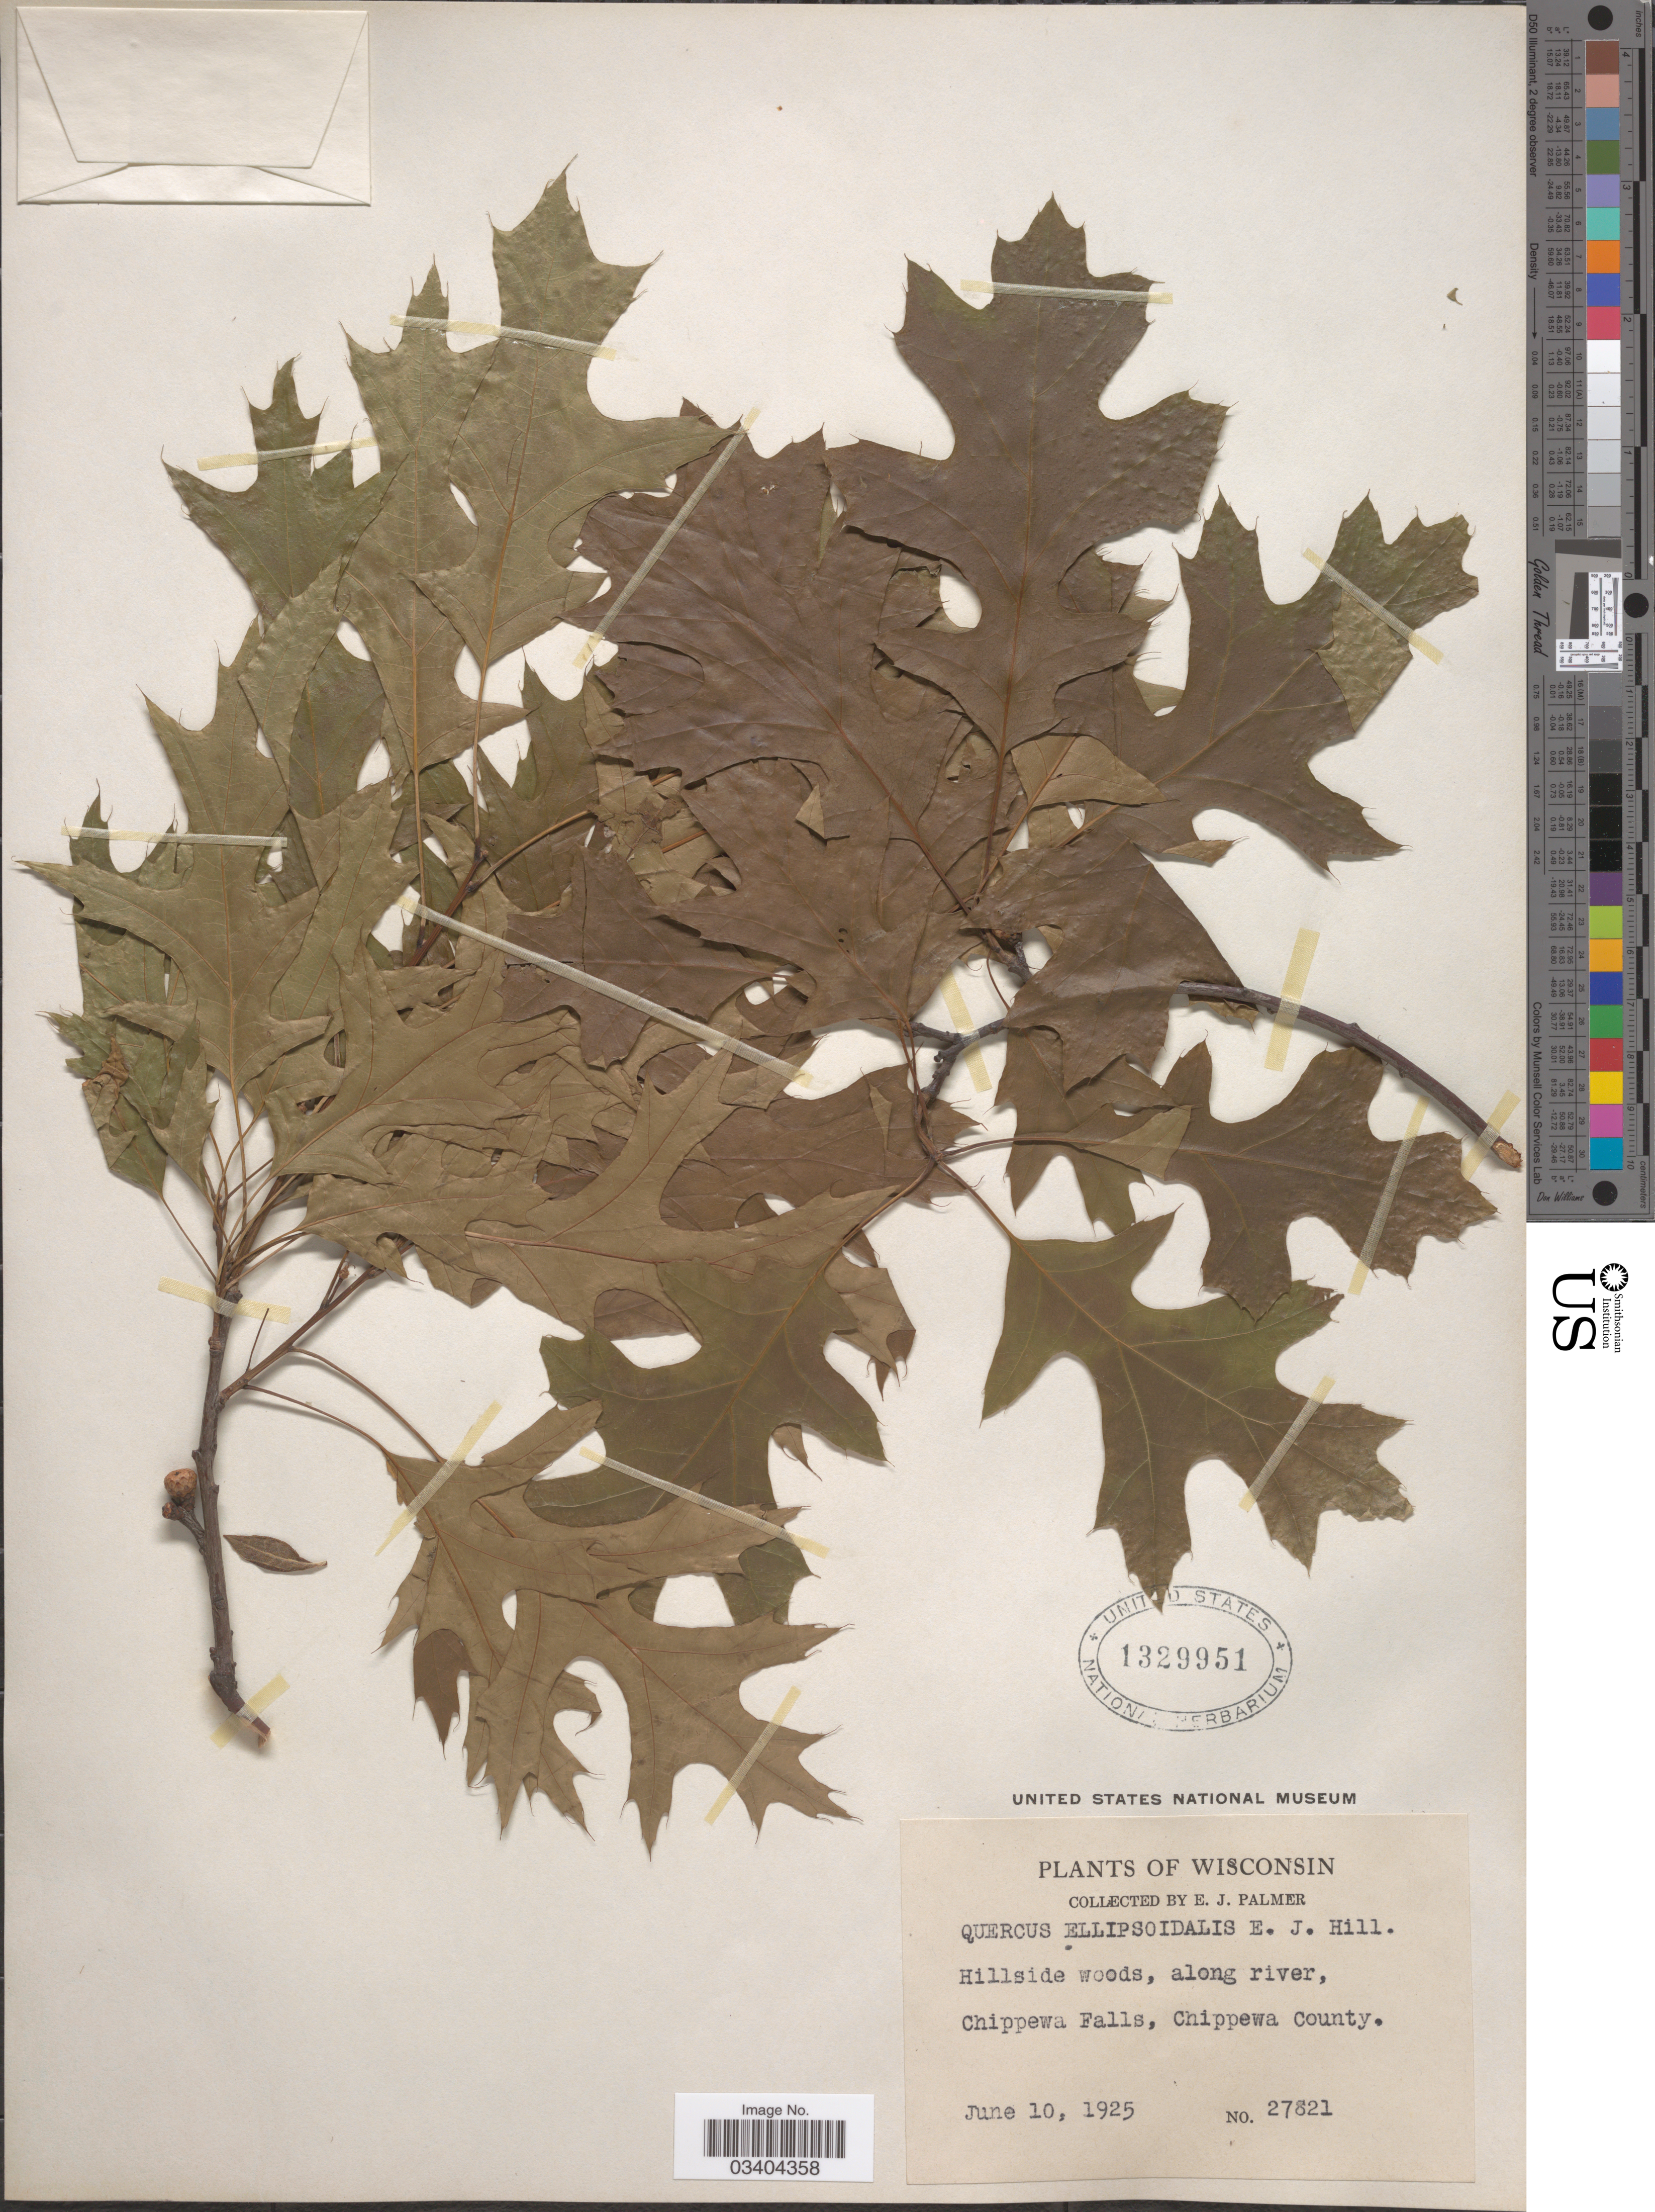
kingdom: Plantae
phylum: Tracheophyta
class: Magnoliopsida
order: Fagales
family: Fagaceae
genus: Quercus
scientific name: Quercus ellipsoidalis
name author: E.J. Hill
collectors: E. J. Palmer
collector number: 27821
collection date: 1925-06-10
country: United States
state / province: Wisconsin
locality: Hillside woods, along river, Chippewa Falls, Chippewa County.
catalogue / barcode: US 1329951